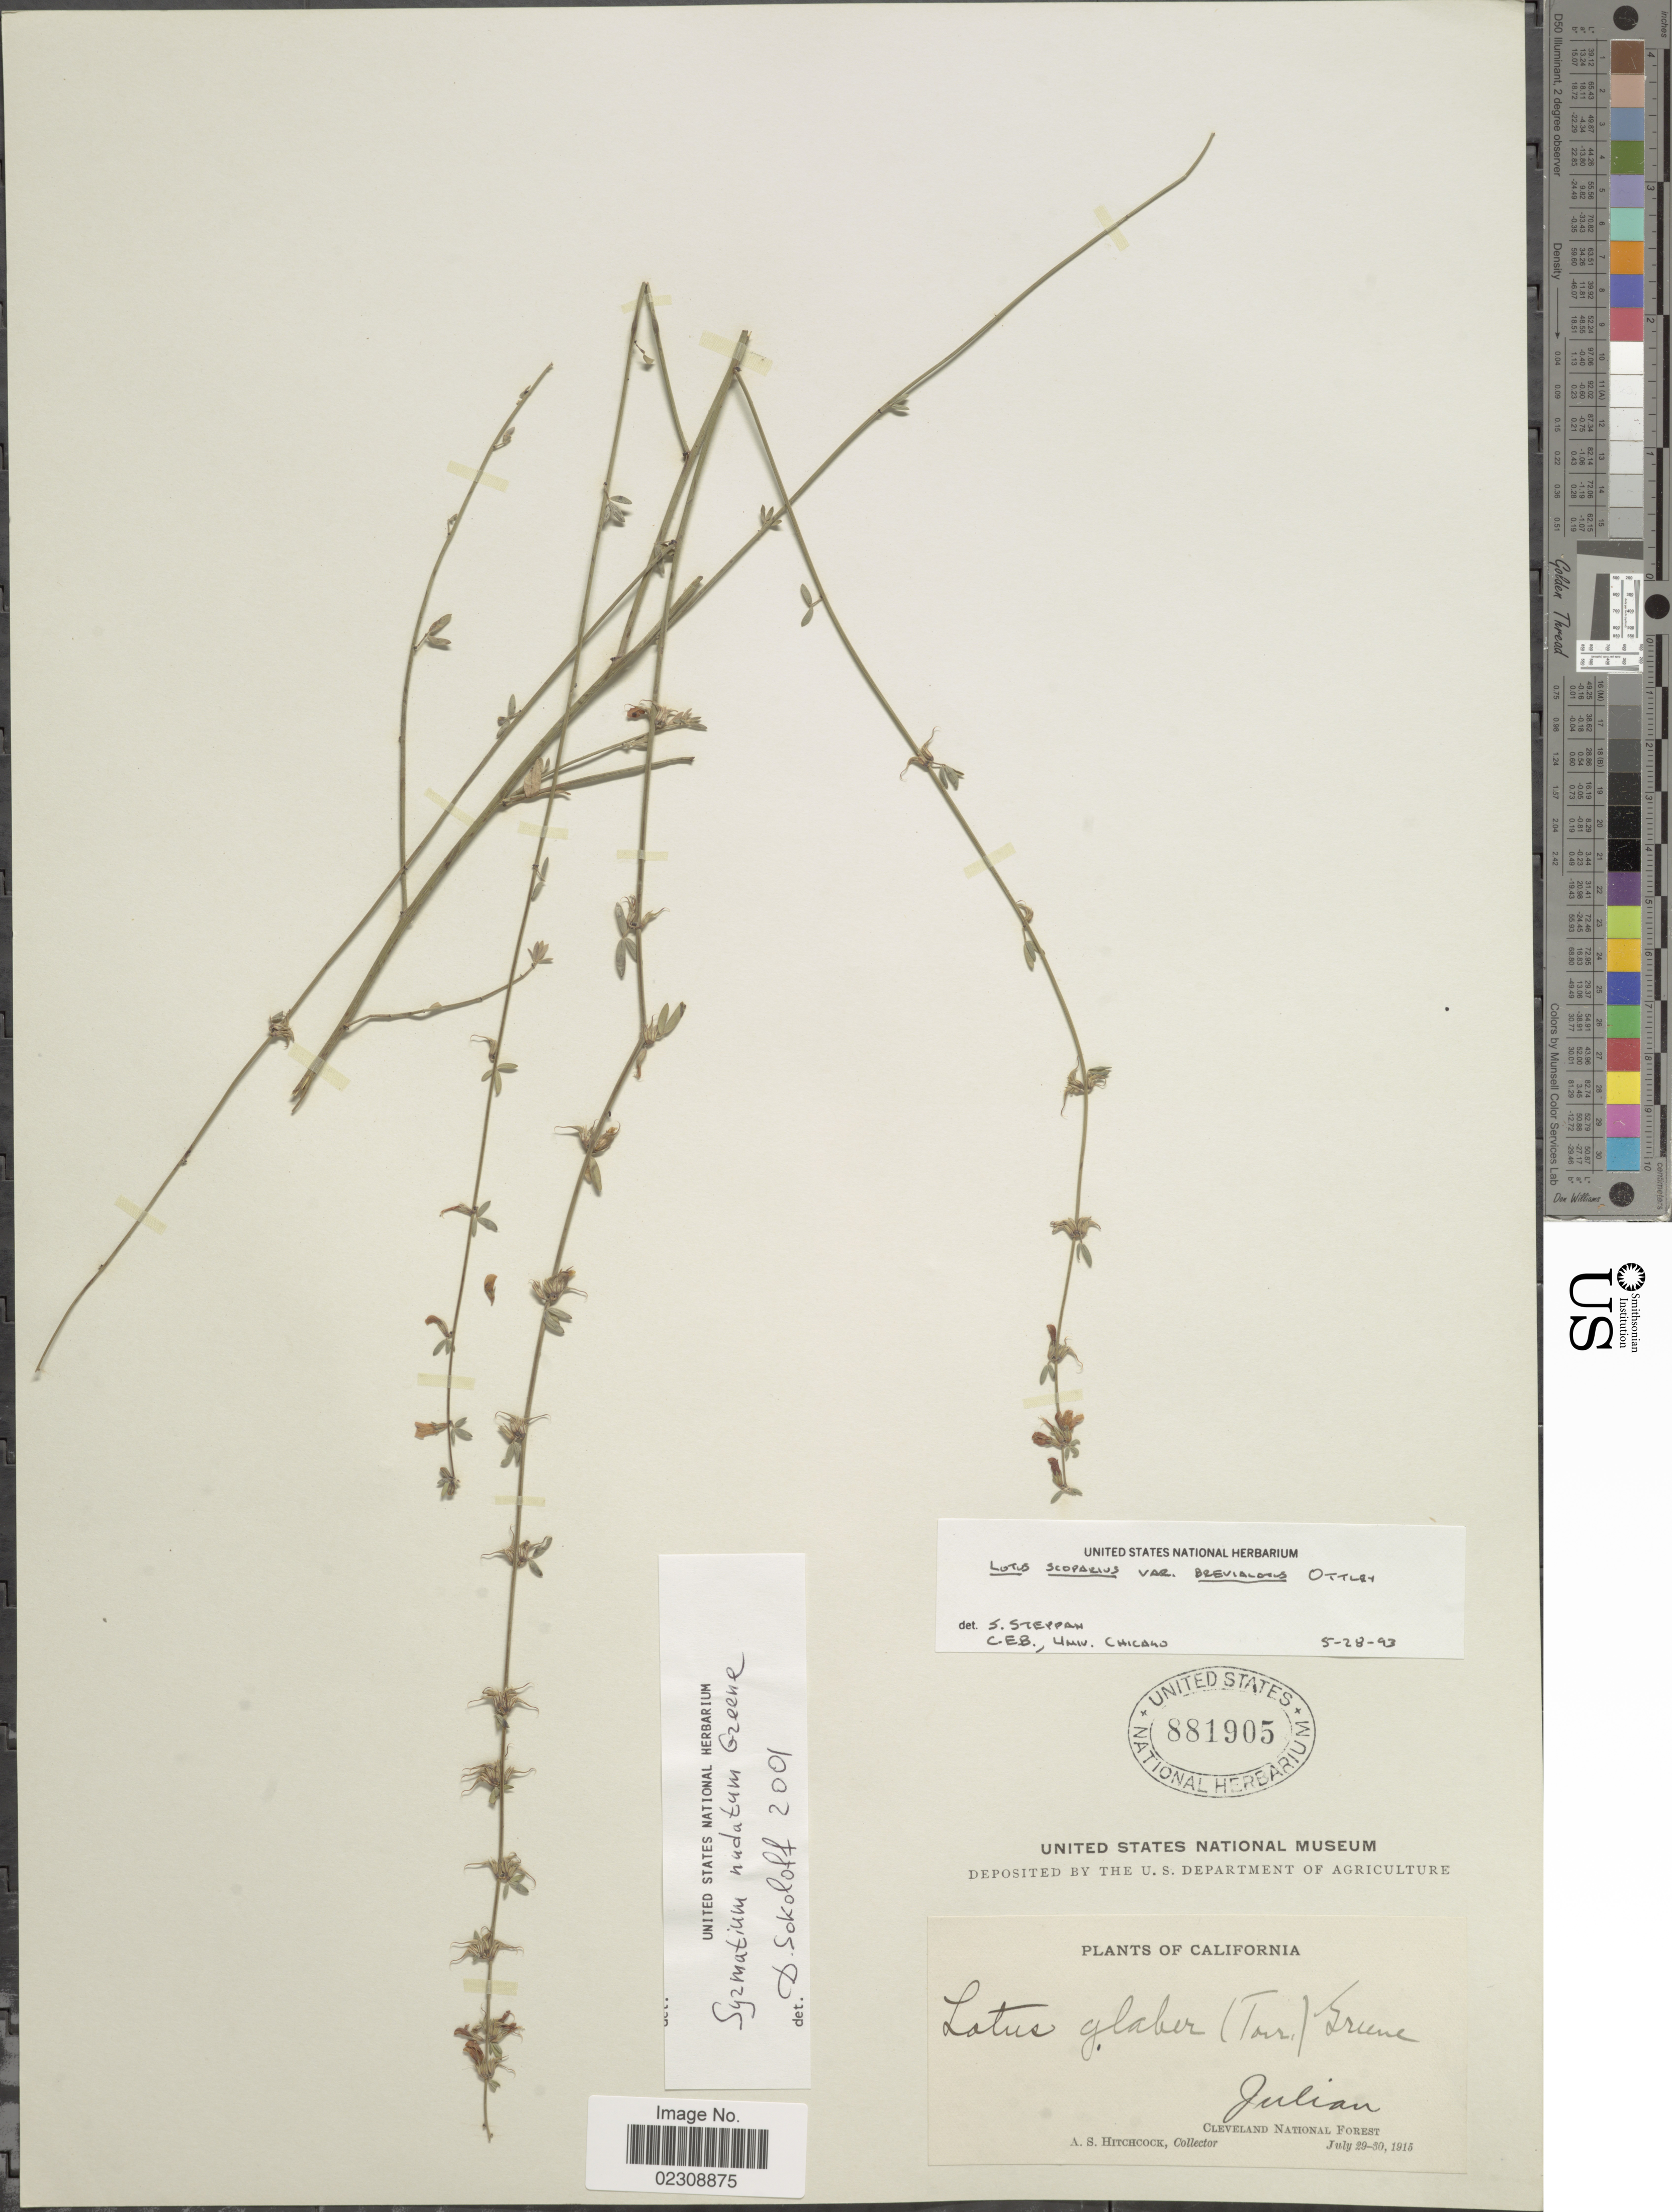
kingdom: Plantae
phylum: Tracheophyta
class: Magnoliopsida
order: Fabales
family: Fabaceae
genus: Syrmatium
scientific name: Syrmatium nudatum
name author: Greene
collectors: A. S. Hitchcock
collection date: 1915-07-29/1915-07-30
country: United States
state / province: California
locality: Julian. Cleveland National Forest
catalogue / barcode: US 881905